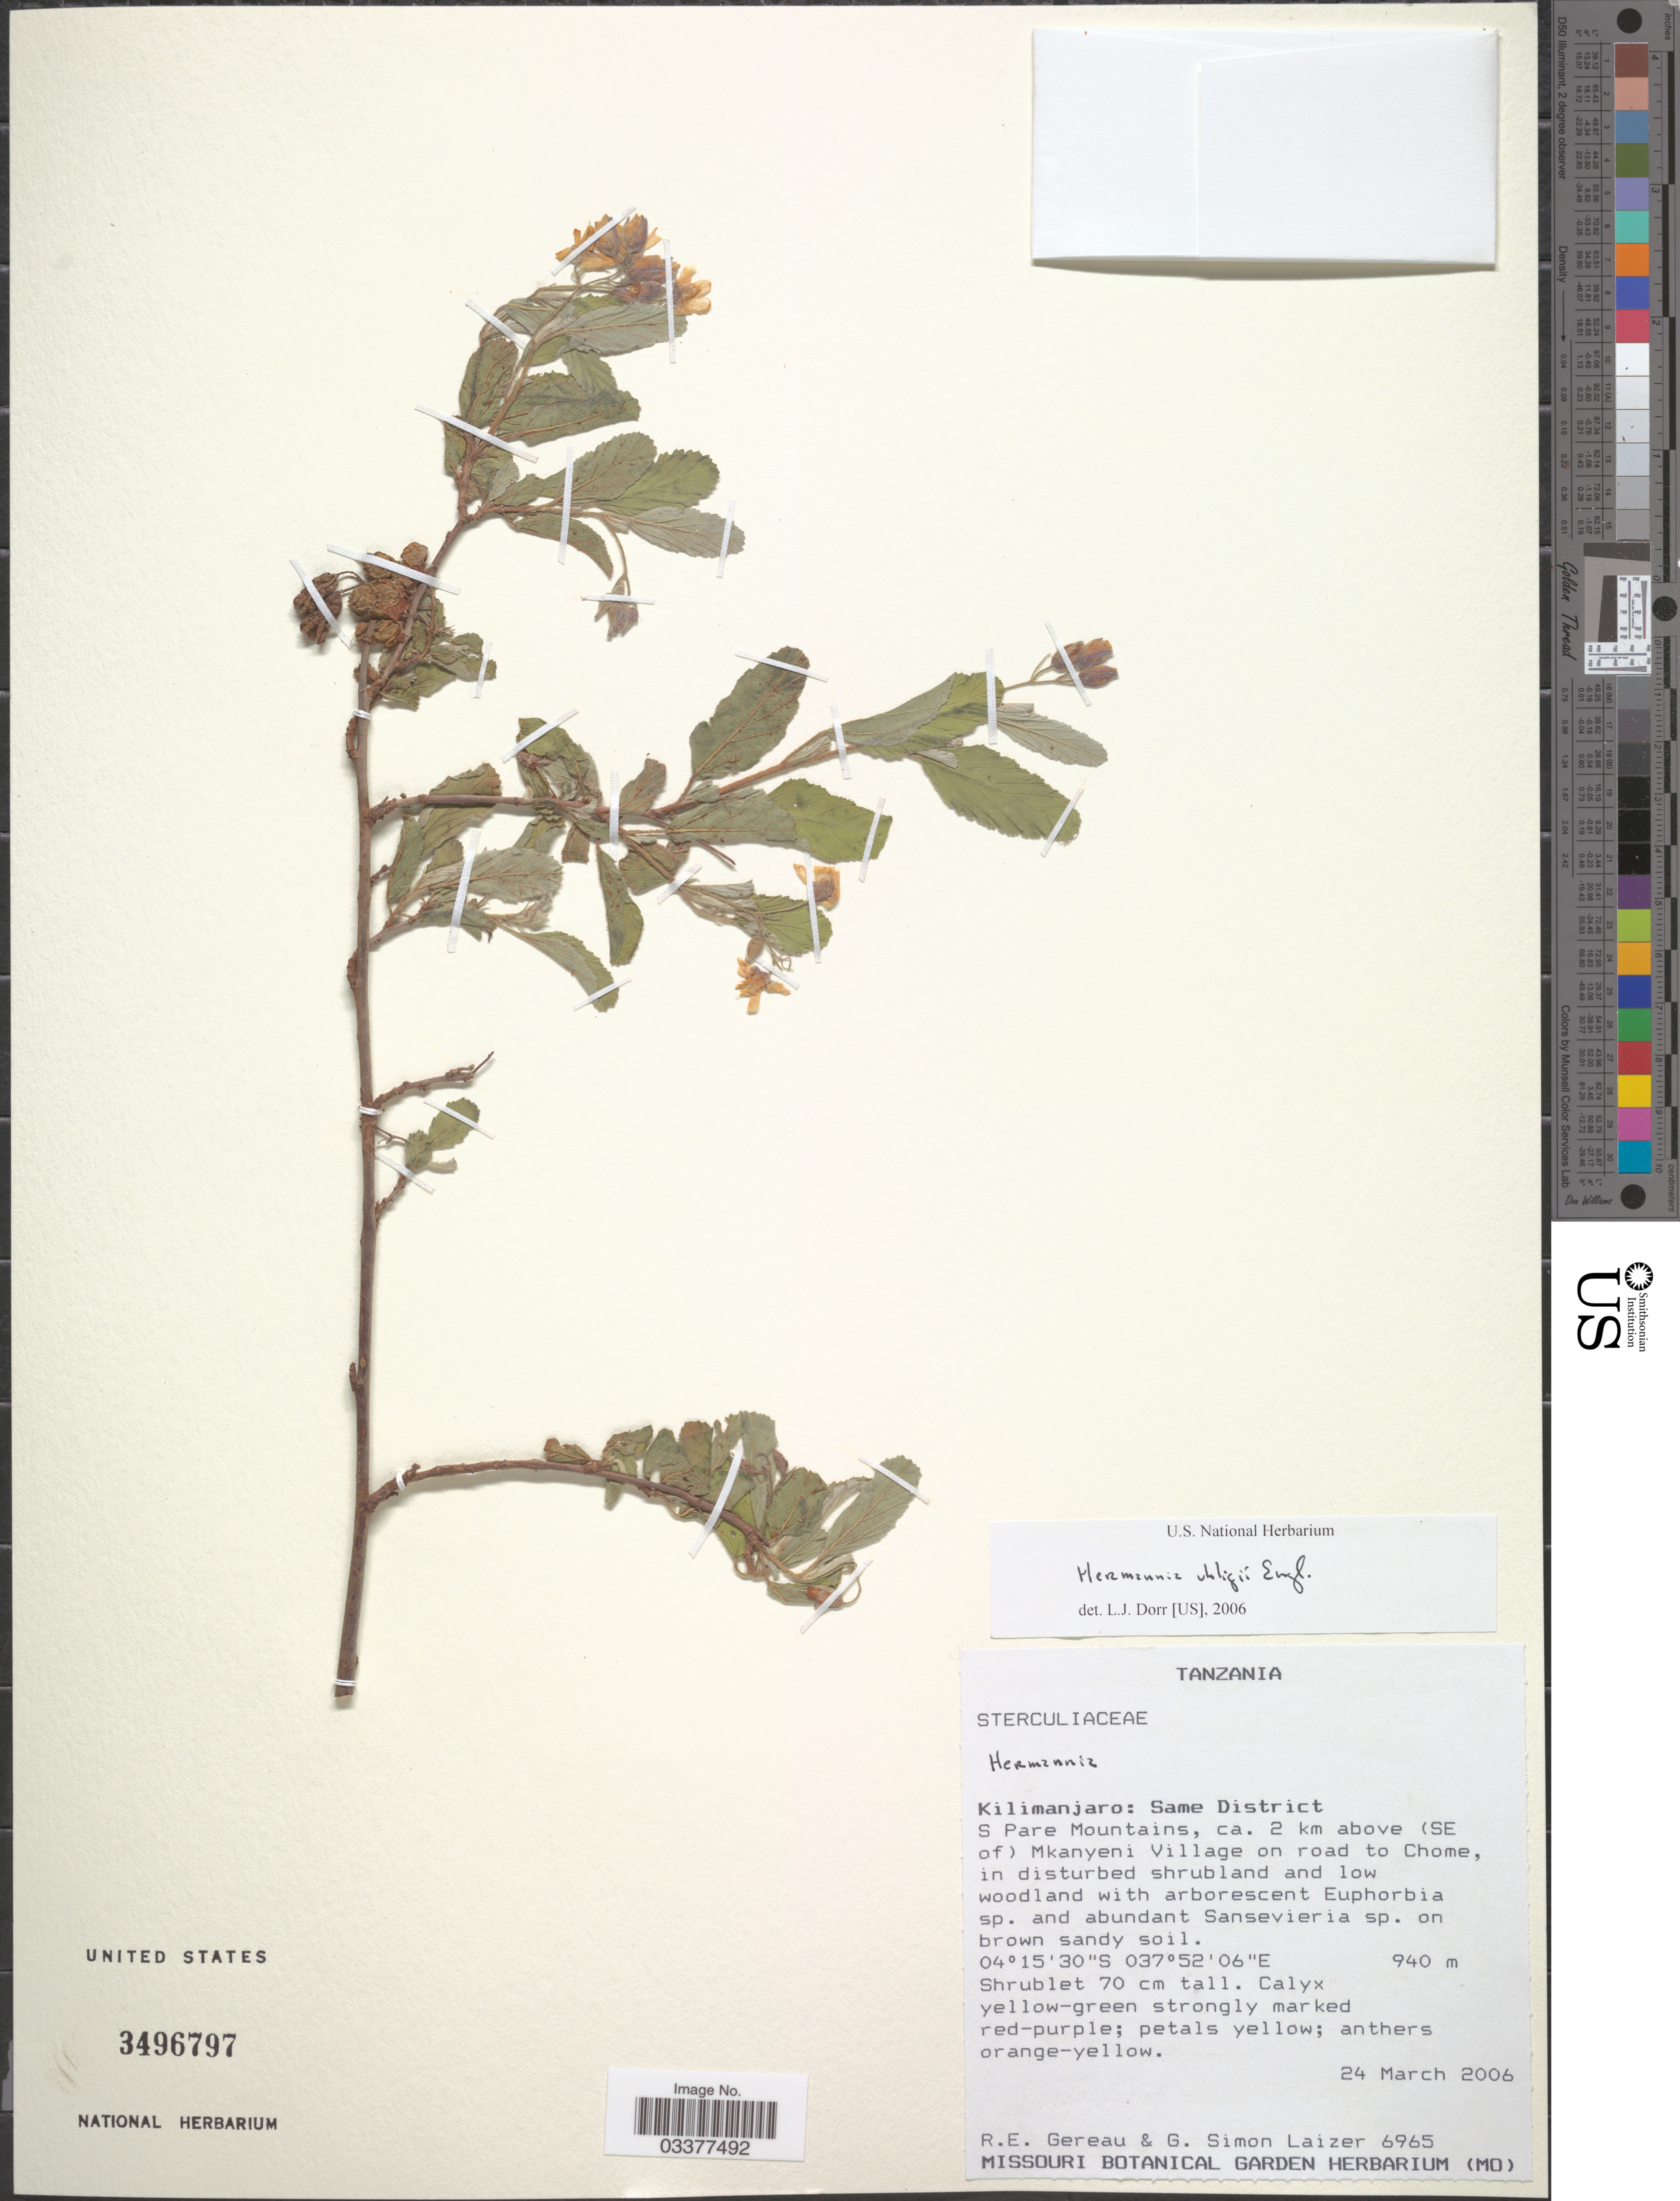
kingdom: Plantae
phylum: Tracheophyta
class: Magnoliopsida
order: Malvales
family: Malvaceae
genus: Hermannia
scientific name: Hermannia uhligii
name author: Engl.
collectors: R. Gereau & G. S. Laizer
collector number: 6965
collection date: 2006-03-24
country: Tanzania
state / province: Kilimanjaro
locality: Same District. S Pare Mountains, ca. 2 km above (SE of) Mkanyeni Village on road to Chome.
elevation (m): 940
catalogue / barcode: US 3496797